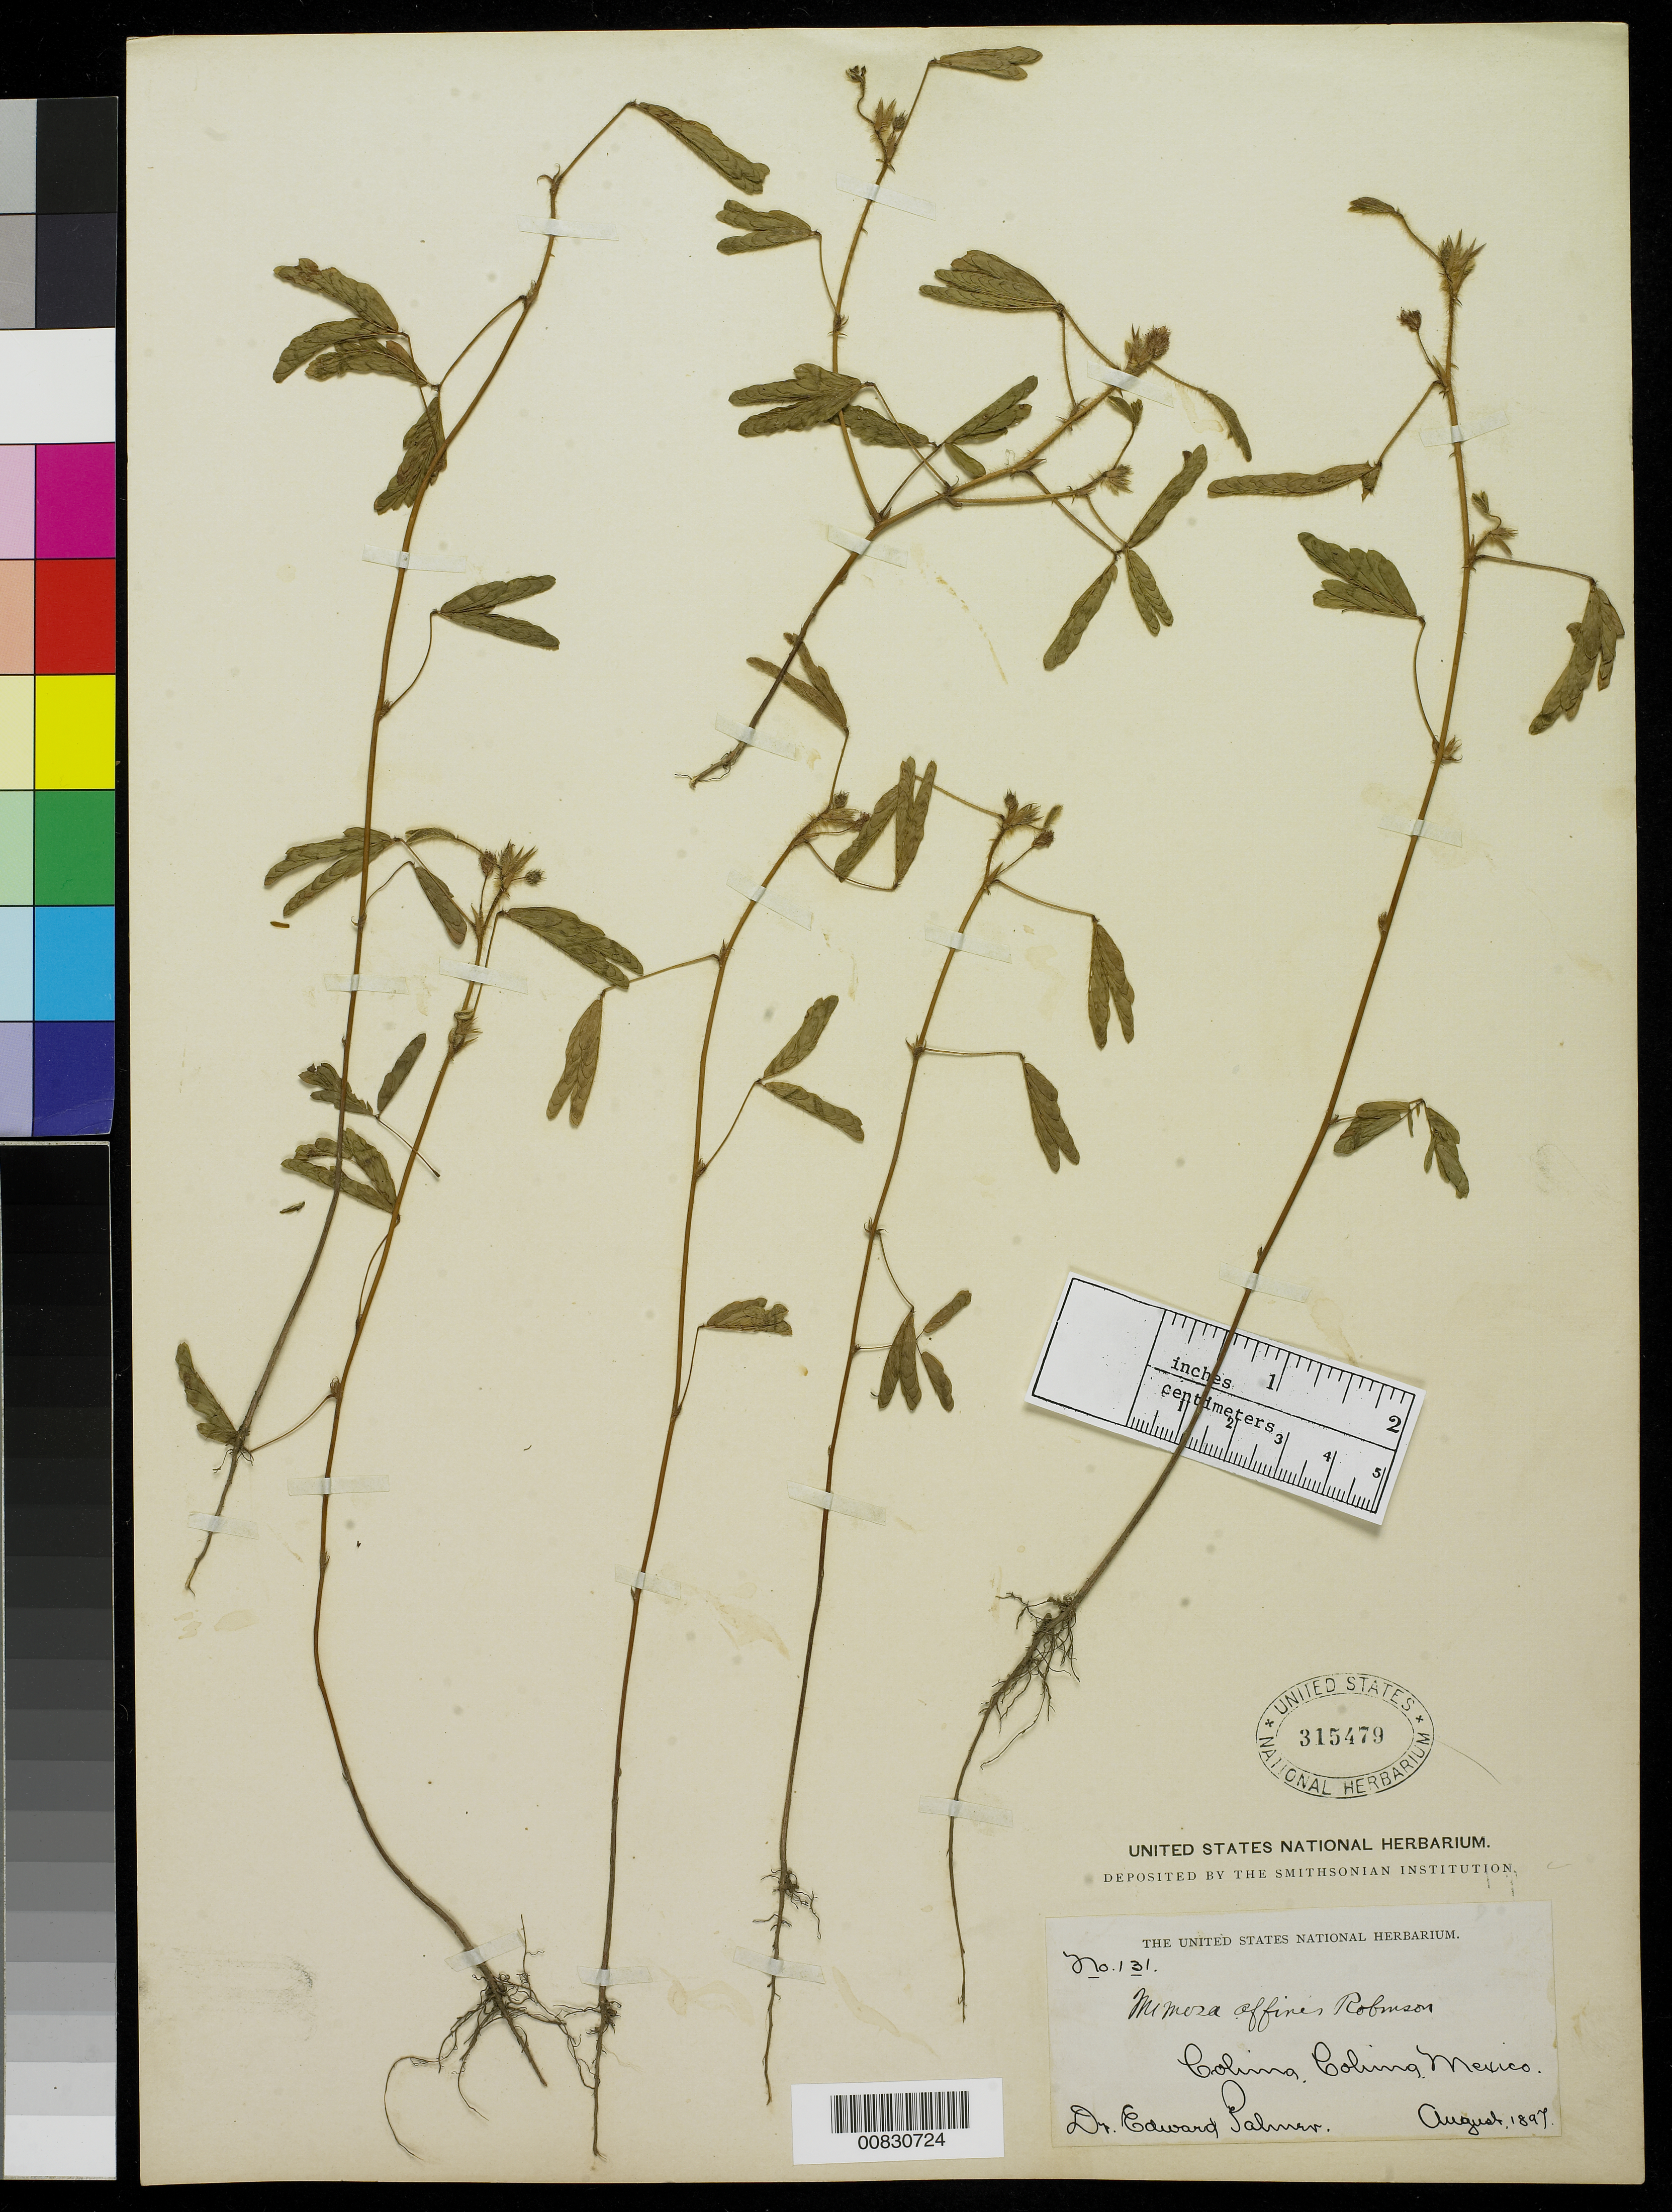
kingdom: Plantae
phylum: Tracheophyta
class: Magnoliopsida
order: Fabales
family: Fabaceae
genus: Mimosa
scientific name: Mimosa affinis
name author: B.L. Rob.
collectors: E. Palmer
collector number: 131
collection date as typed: Aug 1897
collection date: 1897-08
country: Mexico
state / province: Colima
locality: Colima, Colima.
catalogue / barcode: US 315479